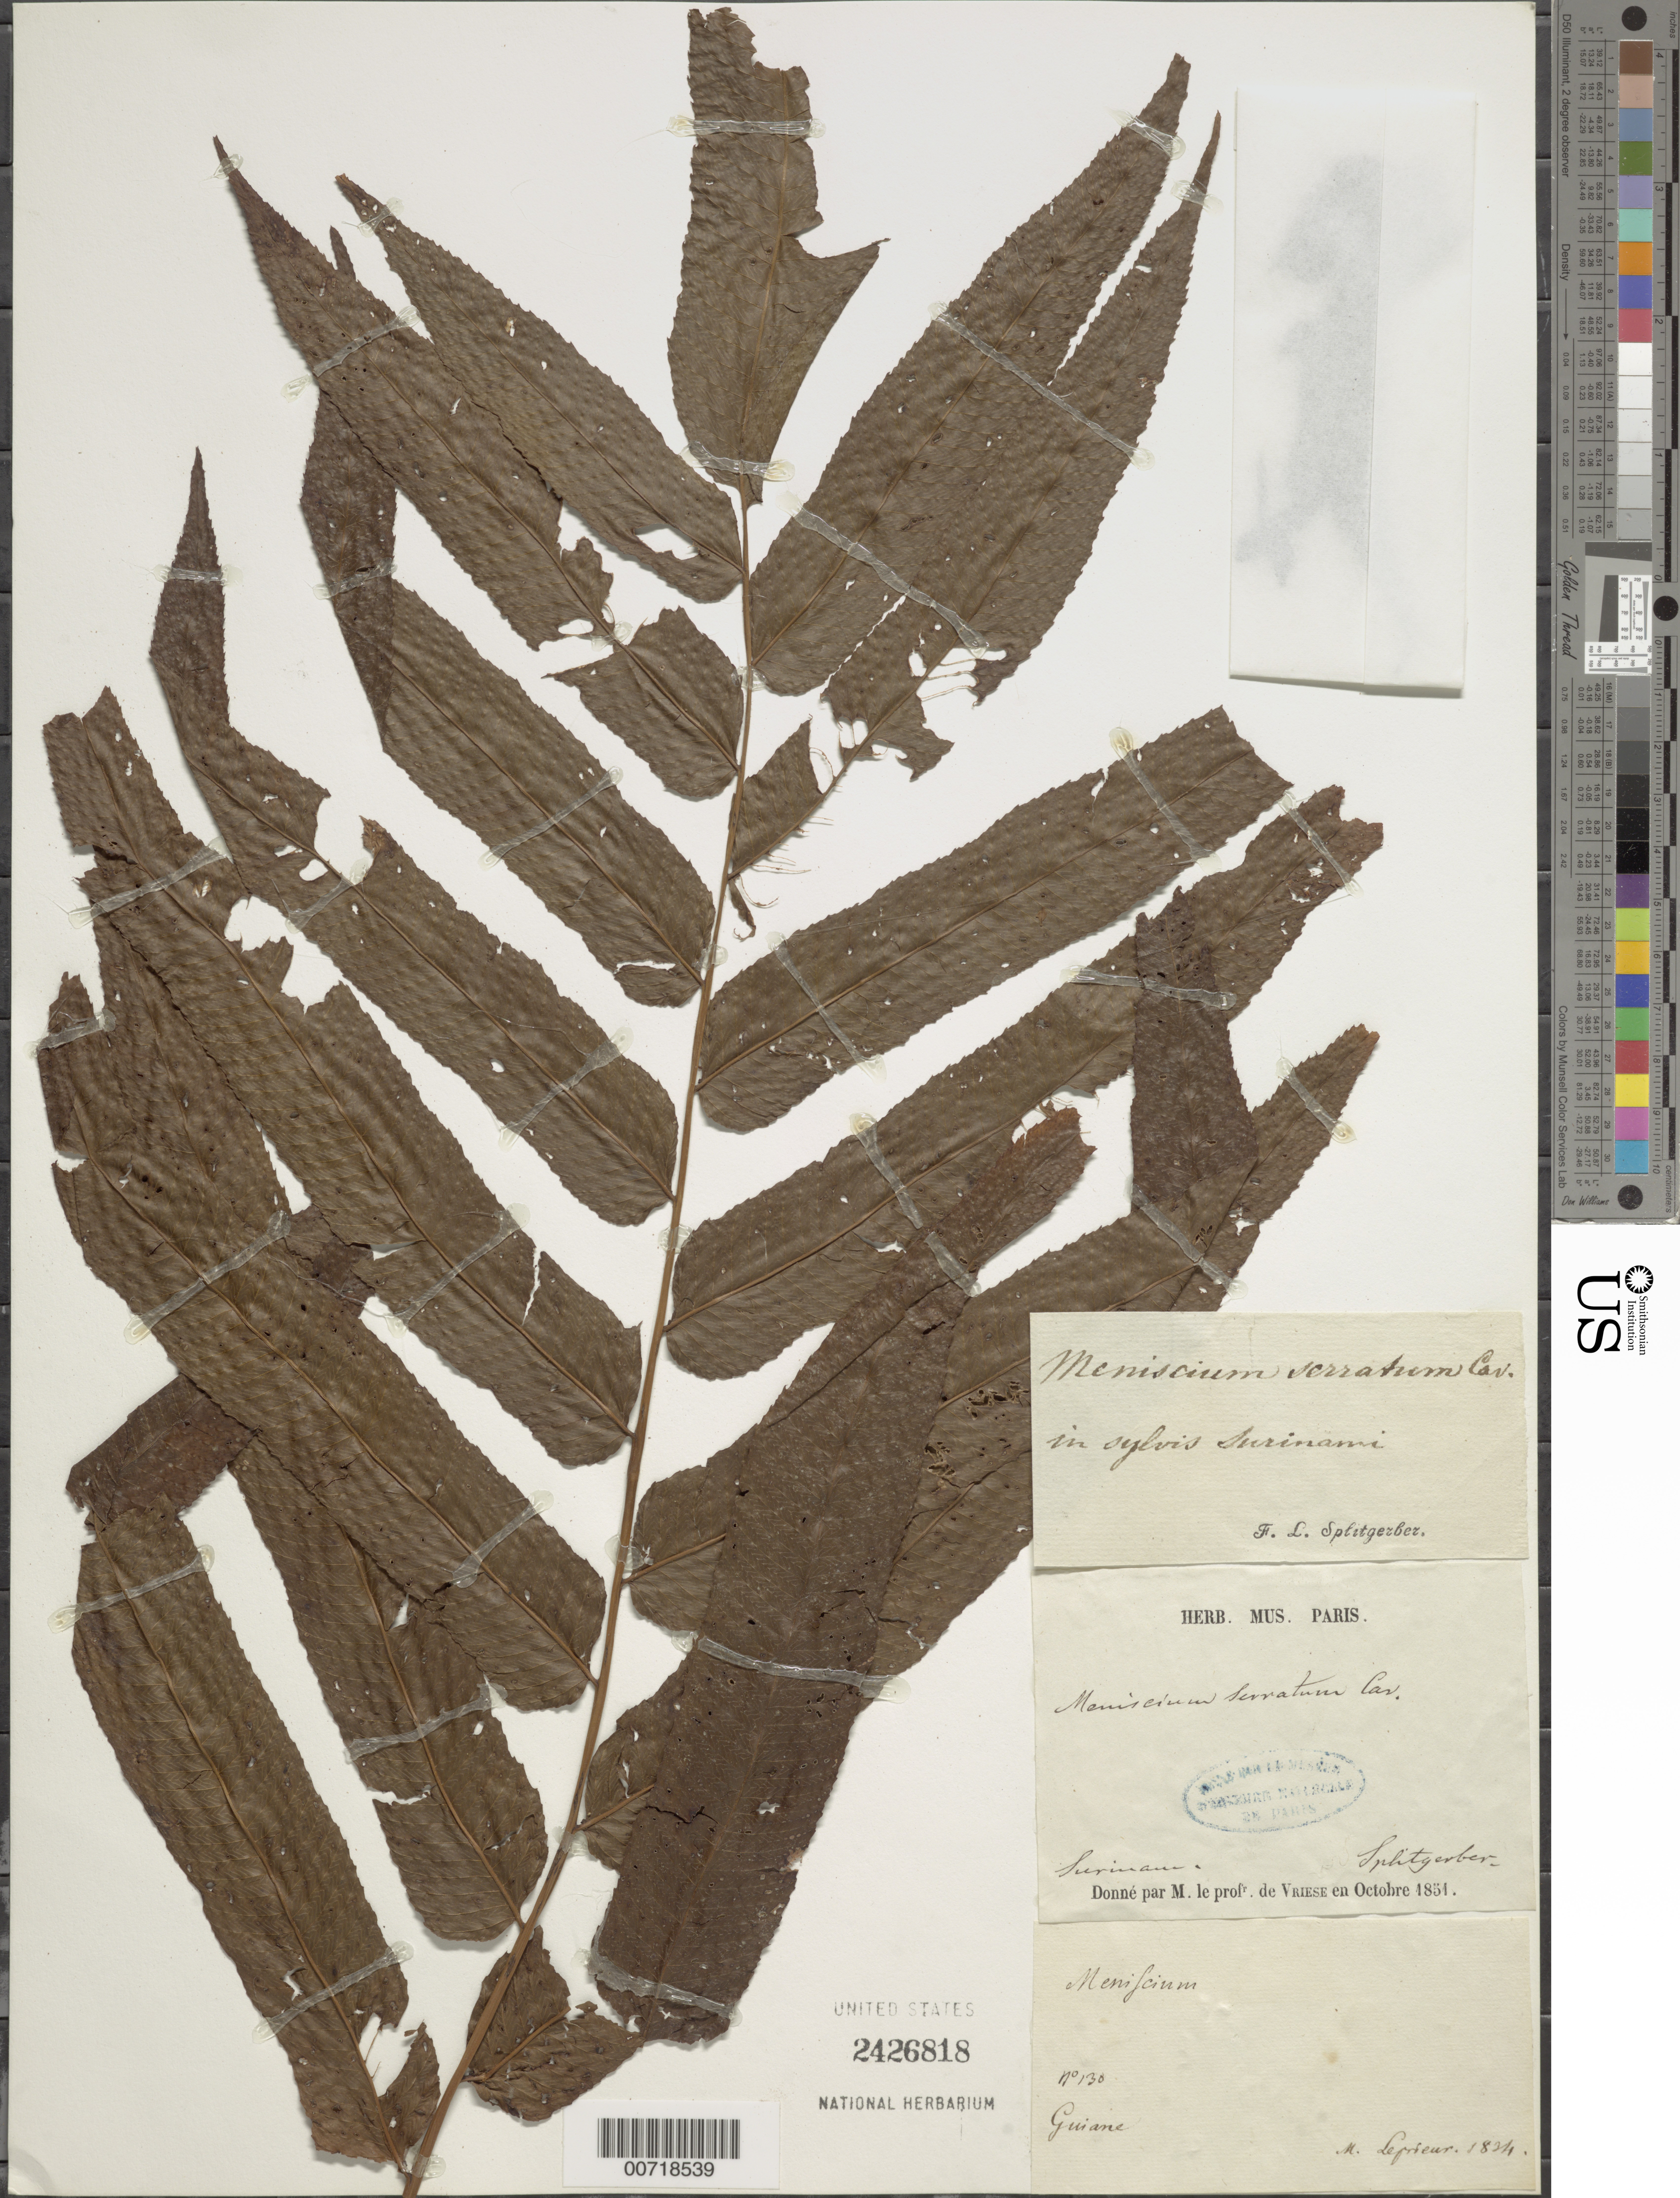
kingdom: Plantae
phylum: Tracheophyta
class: Polypodiopsida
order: Polypodiales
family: Thelypteridaceae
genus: Meniscium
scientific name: Meniscium serratum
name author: Cav.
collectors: F. M. R. Leprieur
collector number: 130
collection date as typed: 1834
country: French Guiana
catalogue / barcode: US 2426818